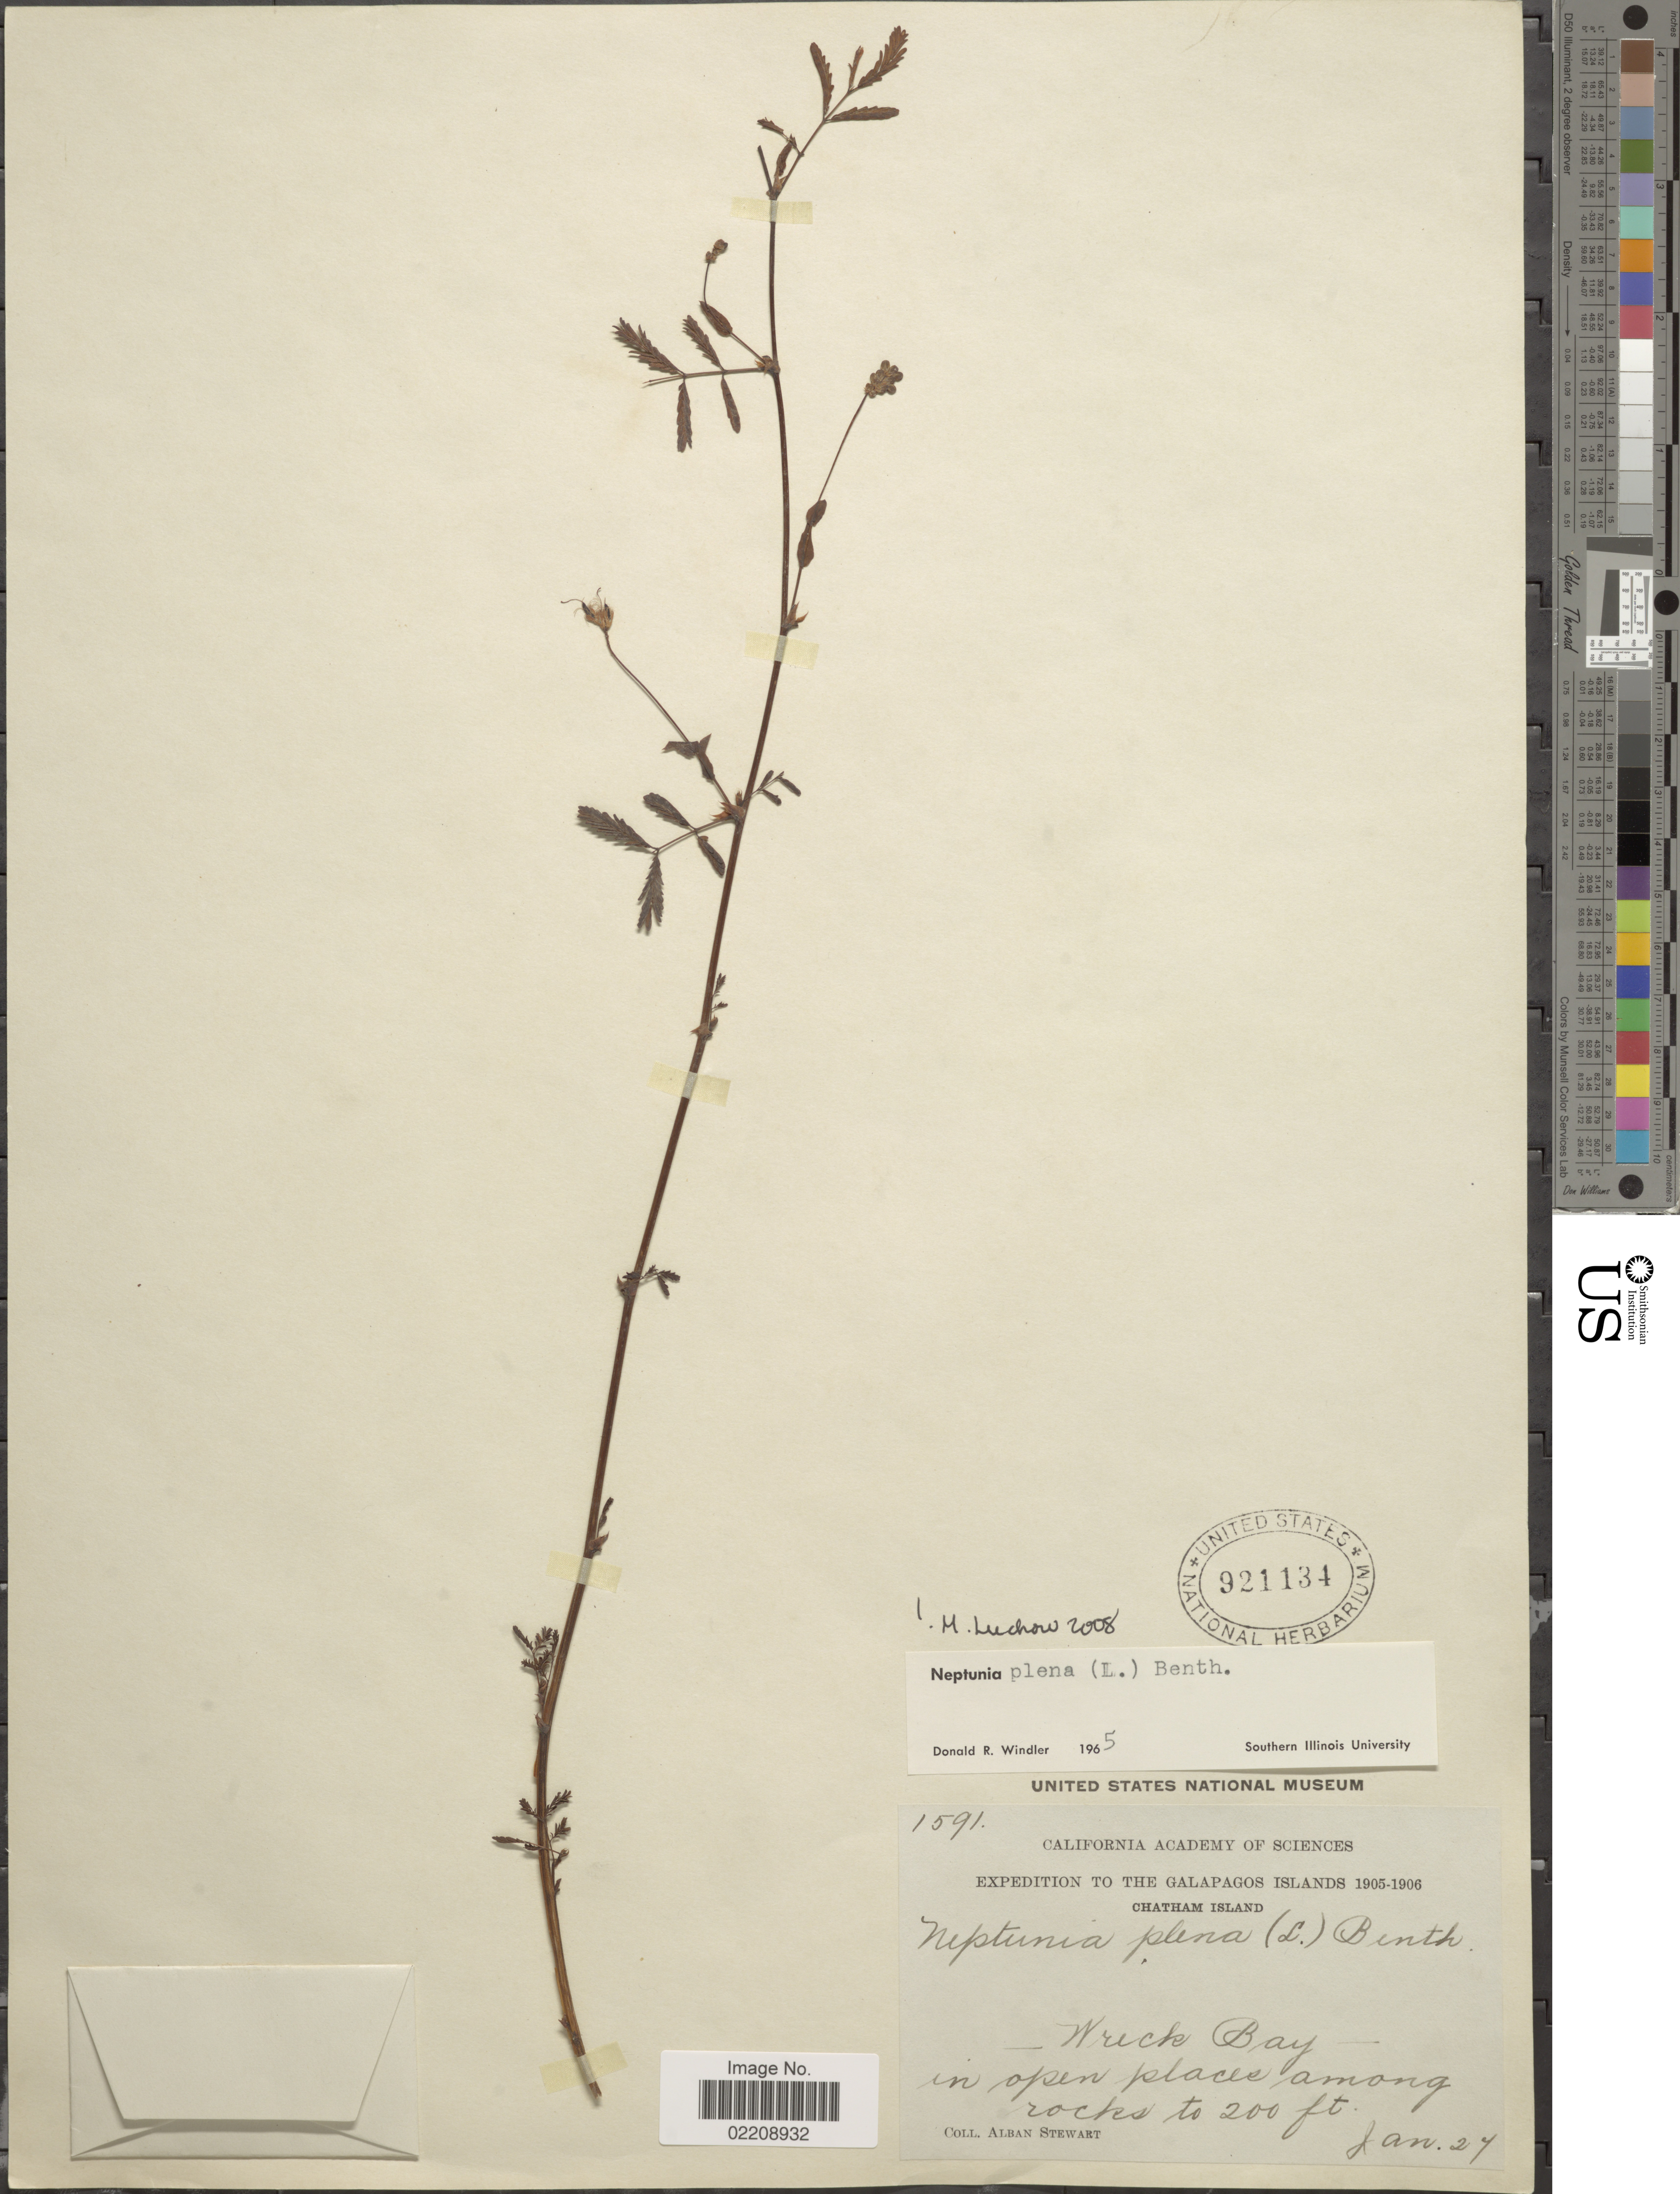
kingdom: Plantae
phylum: Tracheophyta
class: Magnoliopsida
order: Fabales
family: Fabaceae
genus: Neptunia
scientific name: Neptunia plena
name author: (L.) Benth.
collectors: A. Stewart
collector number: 1591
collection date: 1905-01-27/1906-01-27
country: Ecuador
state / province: Colón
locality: The Galapagos Islands, Chatham Island, Wreck Bay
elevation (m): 61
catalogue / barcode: US 921134